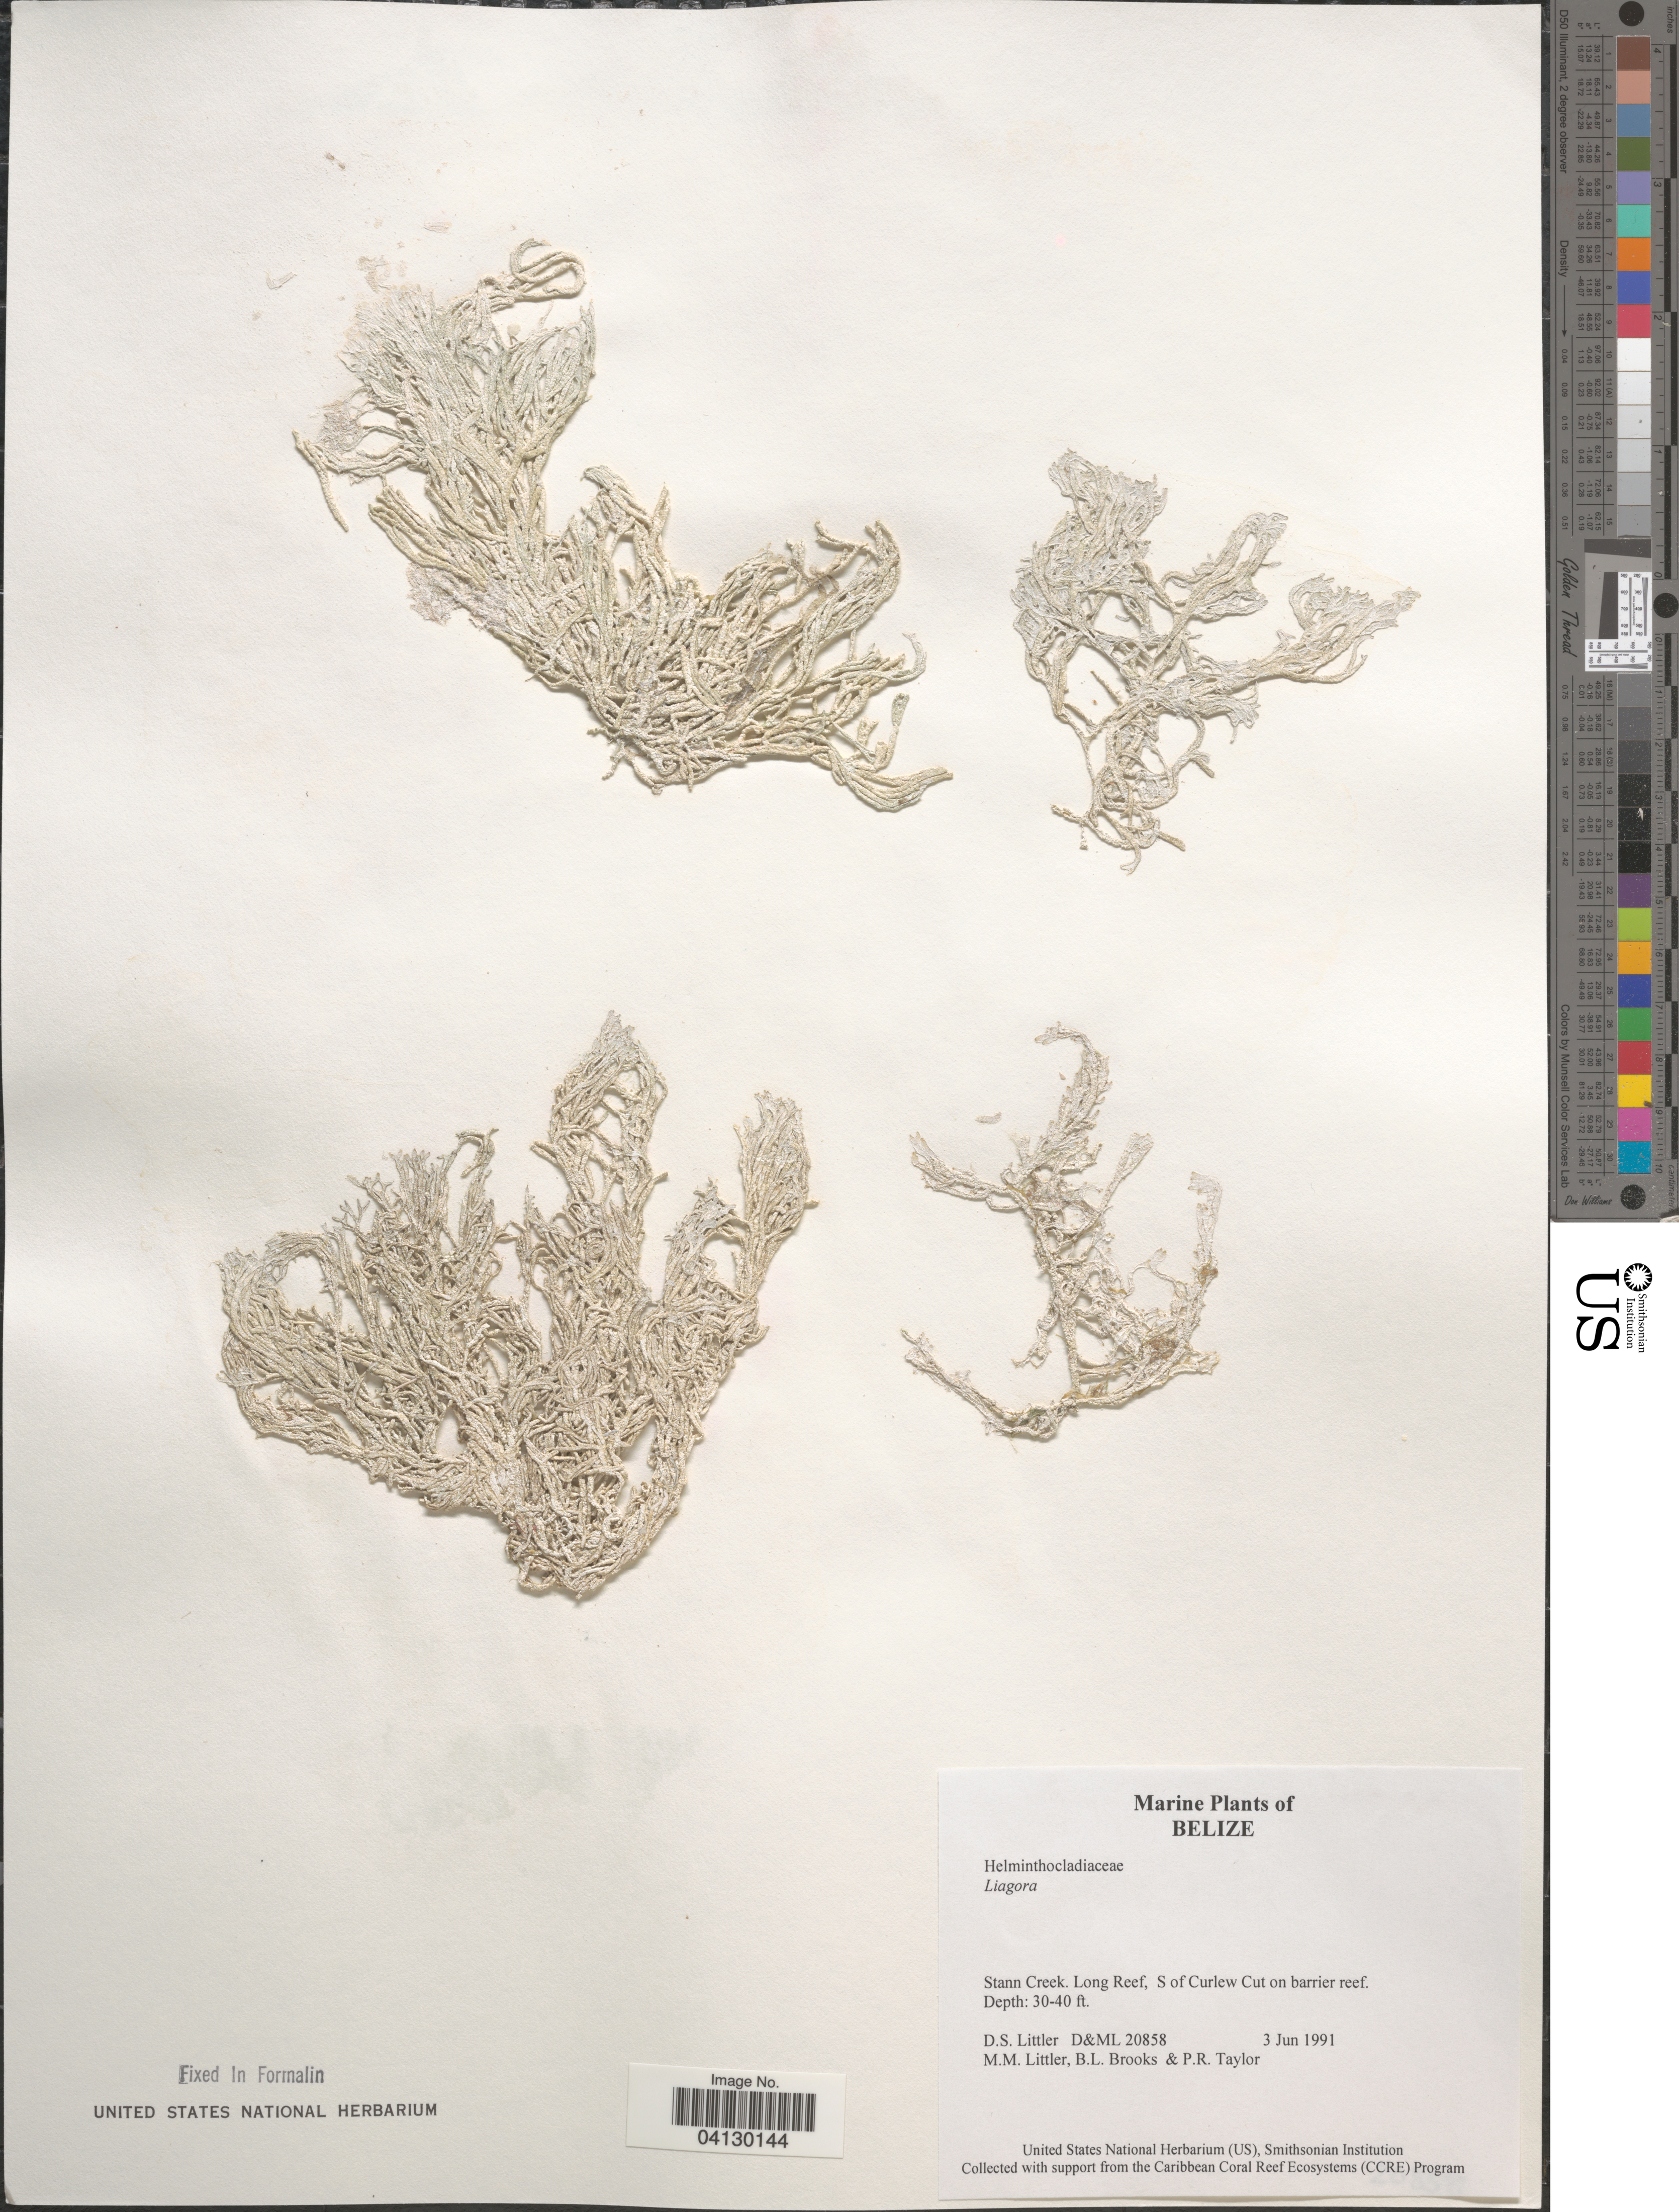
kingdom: Plantae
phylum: Rhodophyta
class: Florideophyceae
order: Nemaliales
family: Liagoraceae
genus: Liagora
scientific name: Liagora sp.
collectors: D. S. Littler, B. Brooks & P. R. Taylor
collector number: D&ML 20858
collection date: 1991-06-03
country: Belize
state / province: Stann Creek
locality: Long Reef, S of Curlew Cut on barrier reef.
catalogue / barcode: US 328613